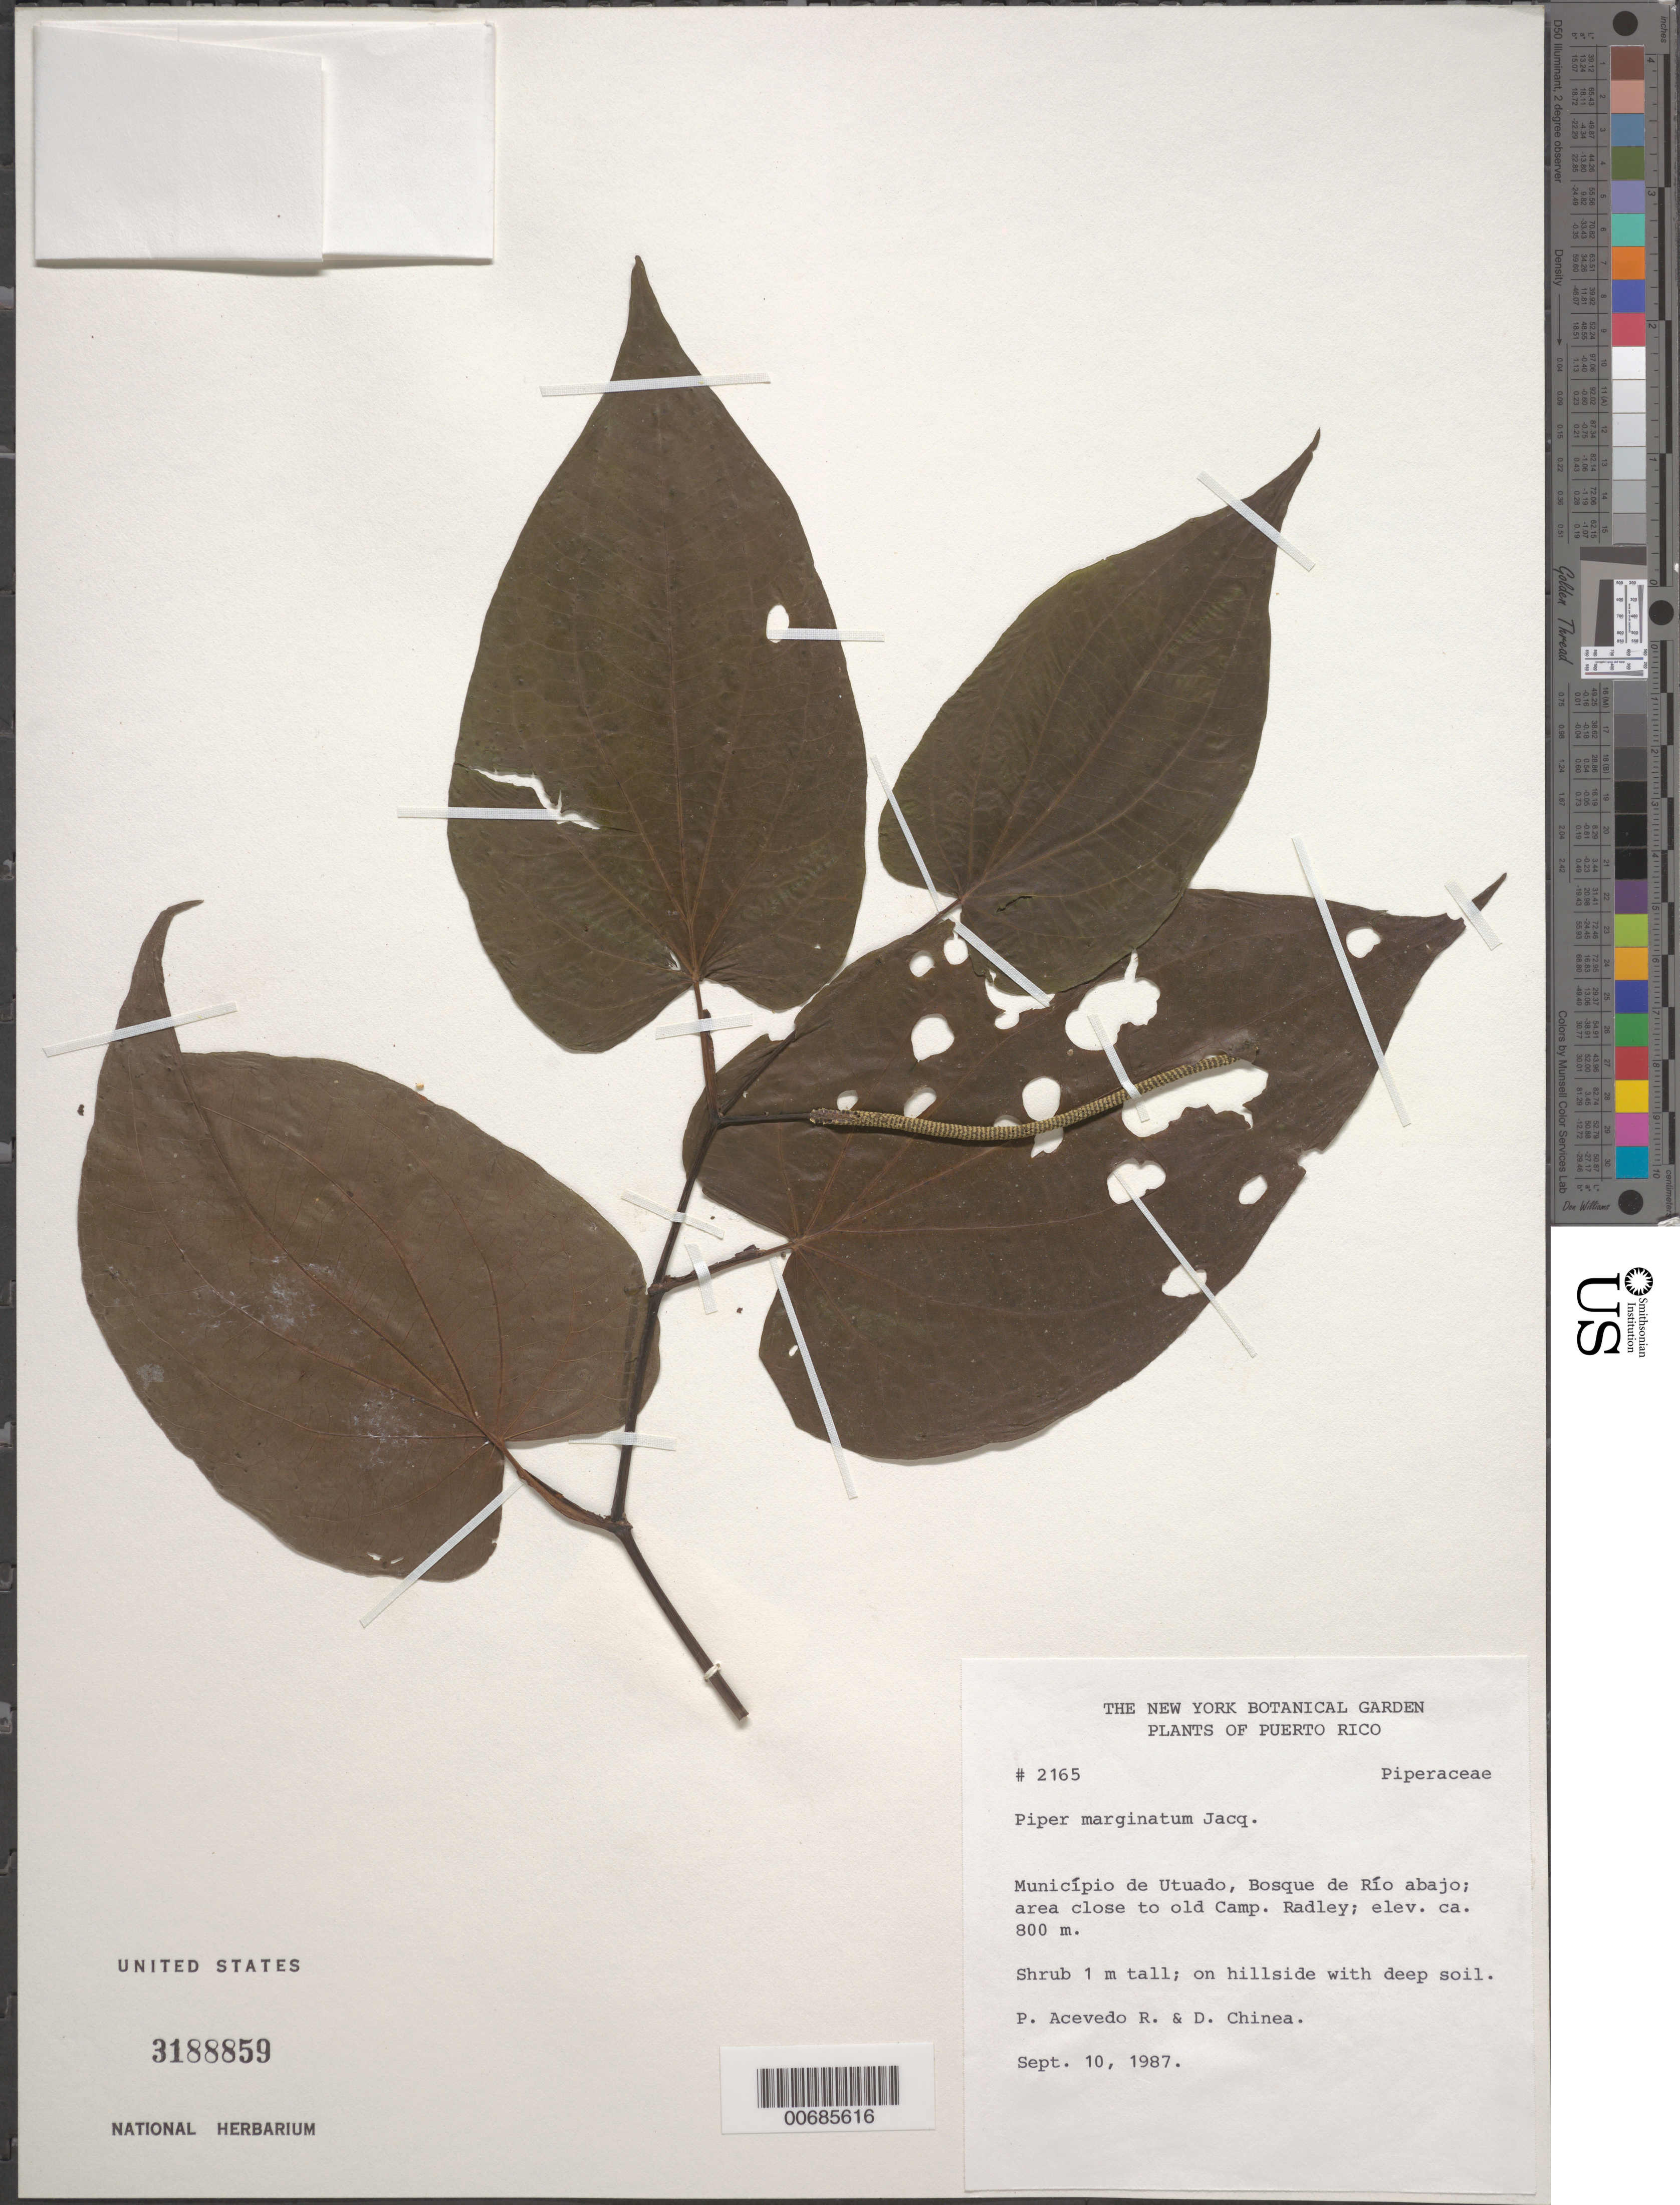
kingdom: Plantae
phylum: Tracheophyta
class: Magnoliopsida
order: Piperales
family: Piperaceae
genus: Piper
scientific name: Piper marginatum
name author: Jacq.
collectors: P. Acevedo R. & D. Chinea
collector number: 2165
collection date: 1987-09-10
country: Puerto Rico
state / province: Utuado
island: Puerto Rico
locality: Município de Utuado, Bosque de Río abajo; area close to old Camp. Radley.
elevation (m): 800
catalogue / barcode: US 3188859